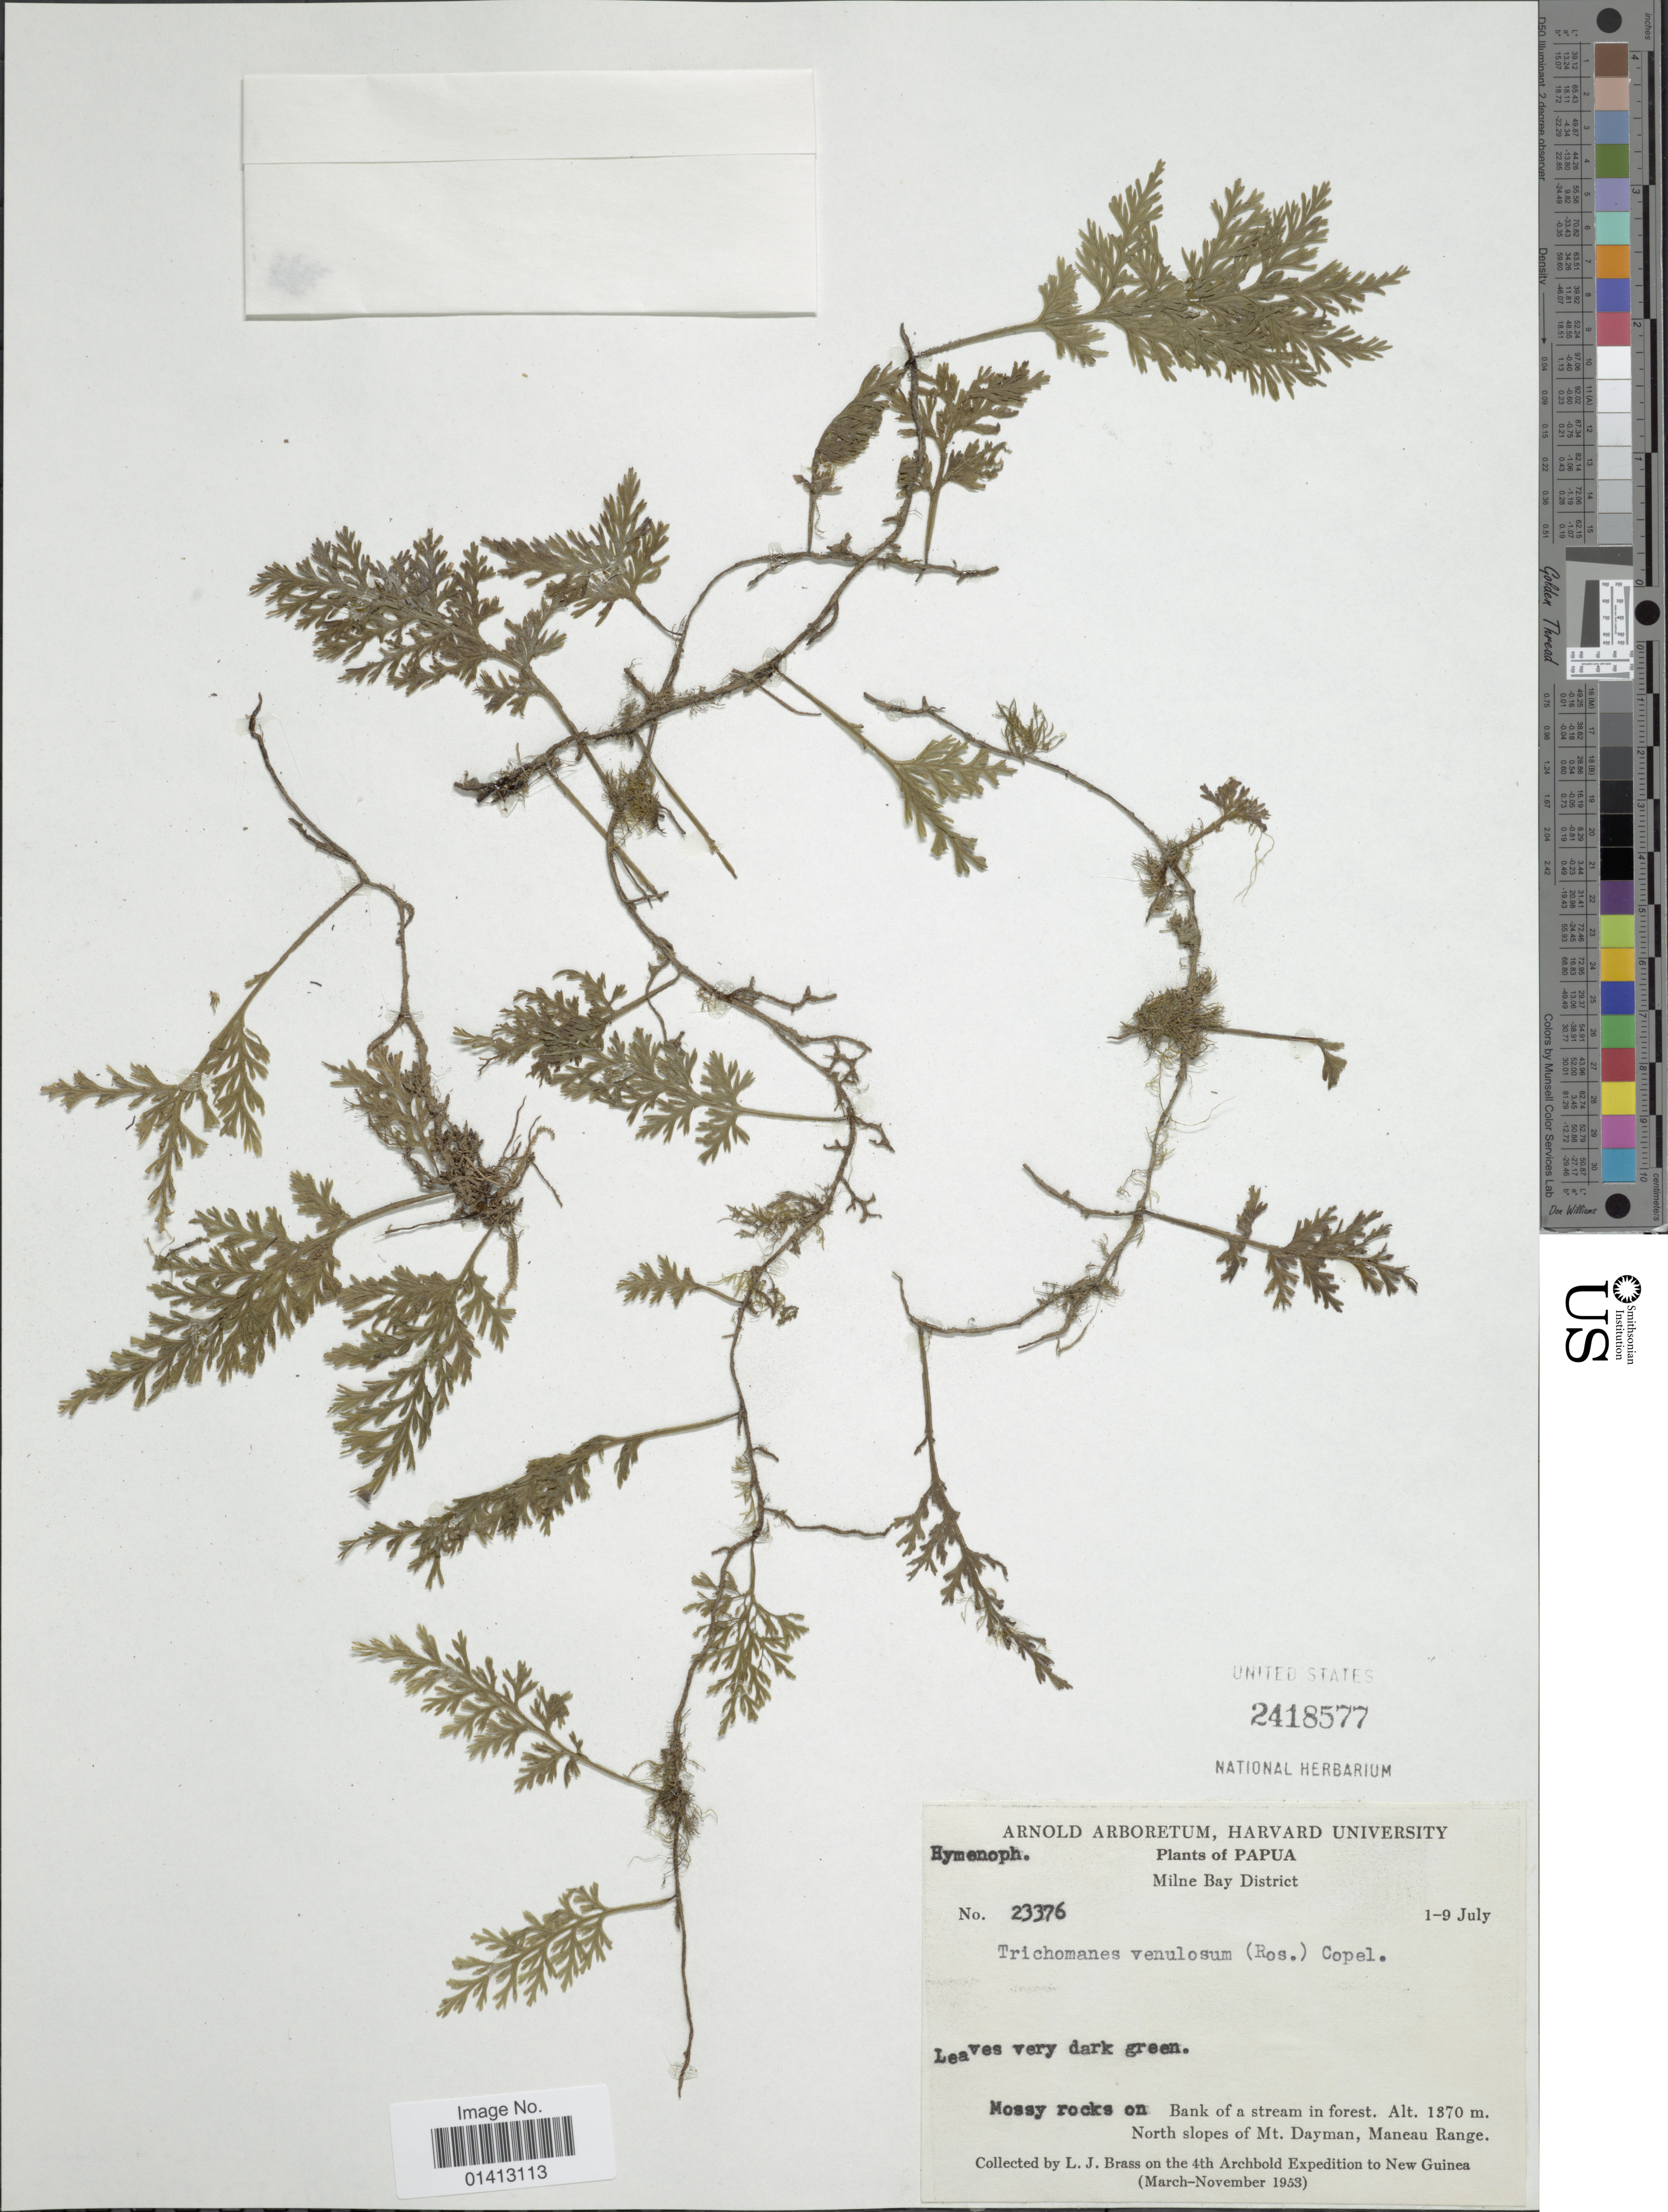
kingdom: Plantae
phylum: Tracheophyta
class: Polypodiopsida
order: Hymenophyllales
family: Hymenophyllaceae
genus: Crepidomanes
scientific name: Crepidomanes venulosum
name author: (Rosenst.) Copel.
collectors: L. J. Brass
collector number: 23376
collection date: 1953-07-01/1953-07-09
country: Papua New Guinea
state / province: Milne Bay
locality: Milne Bay District, North slopes of Mt Dayman, Maneau Range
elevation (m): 1370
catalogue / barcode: US 2418577